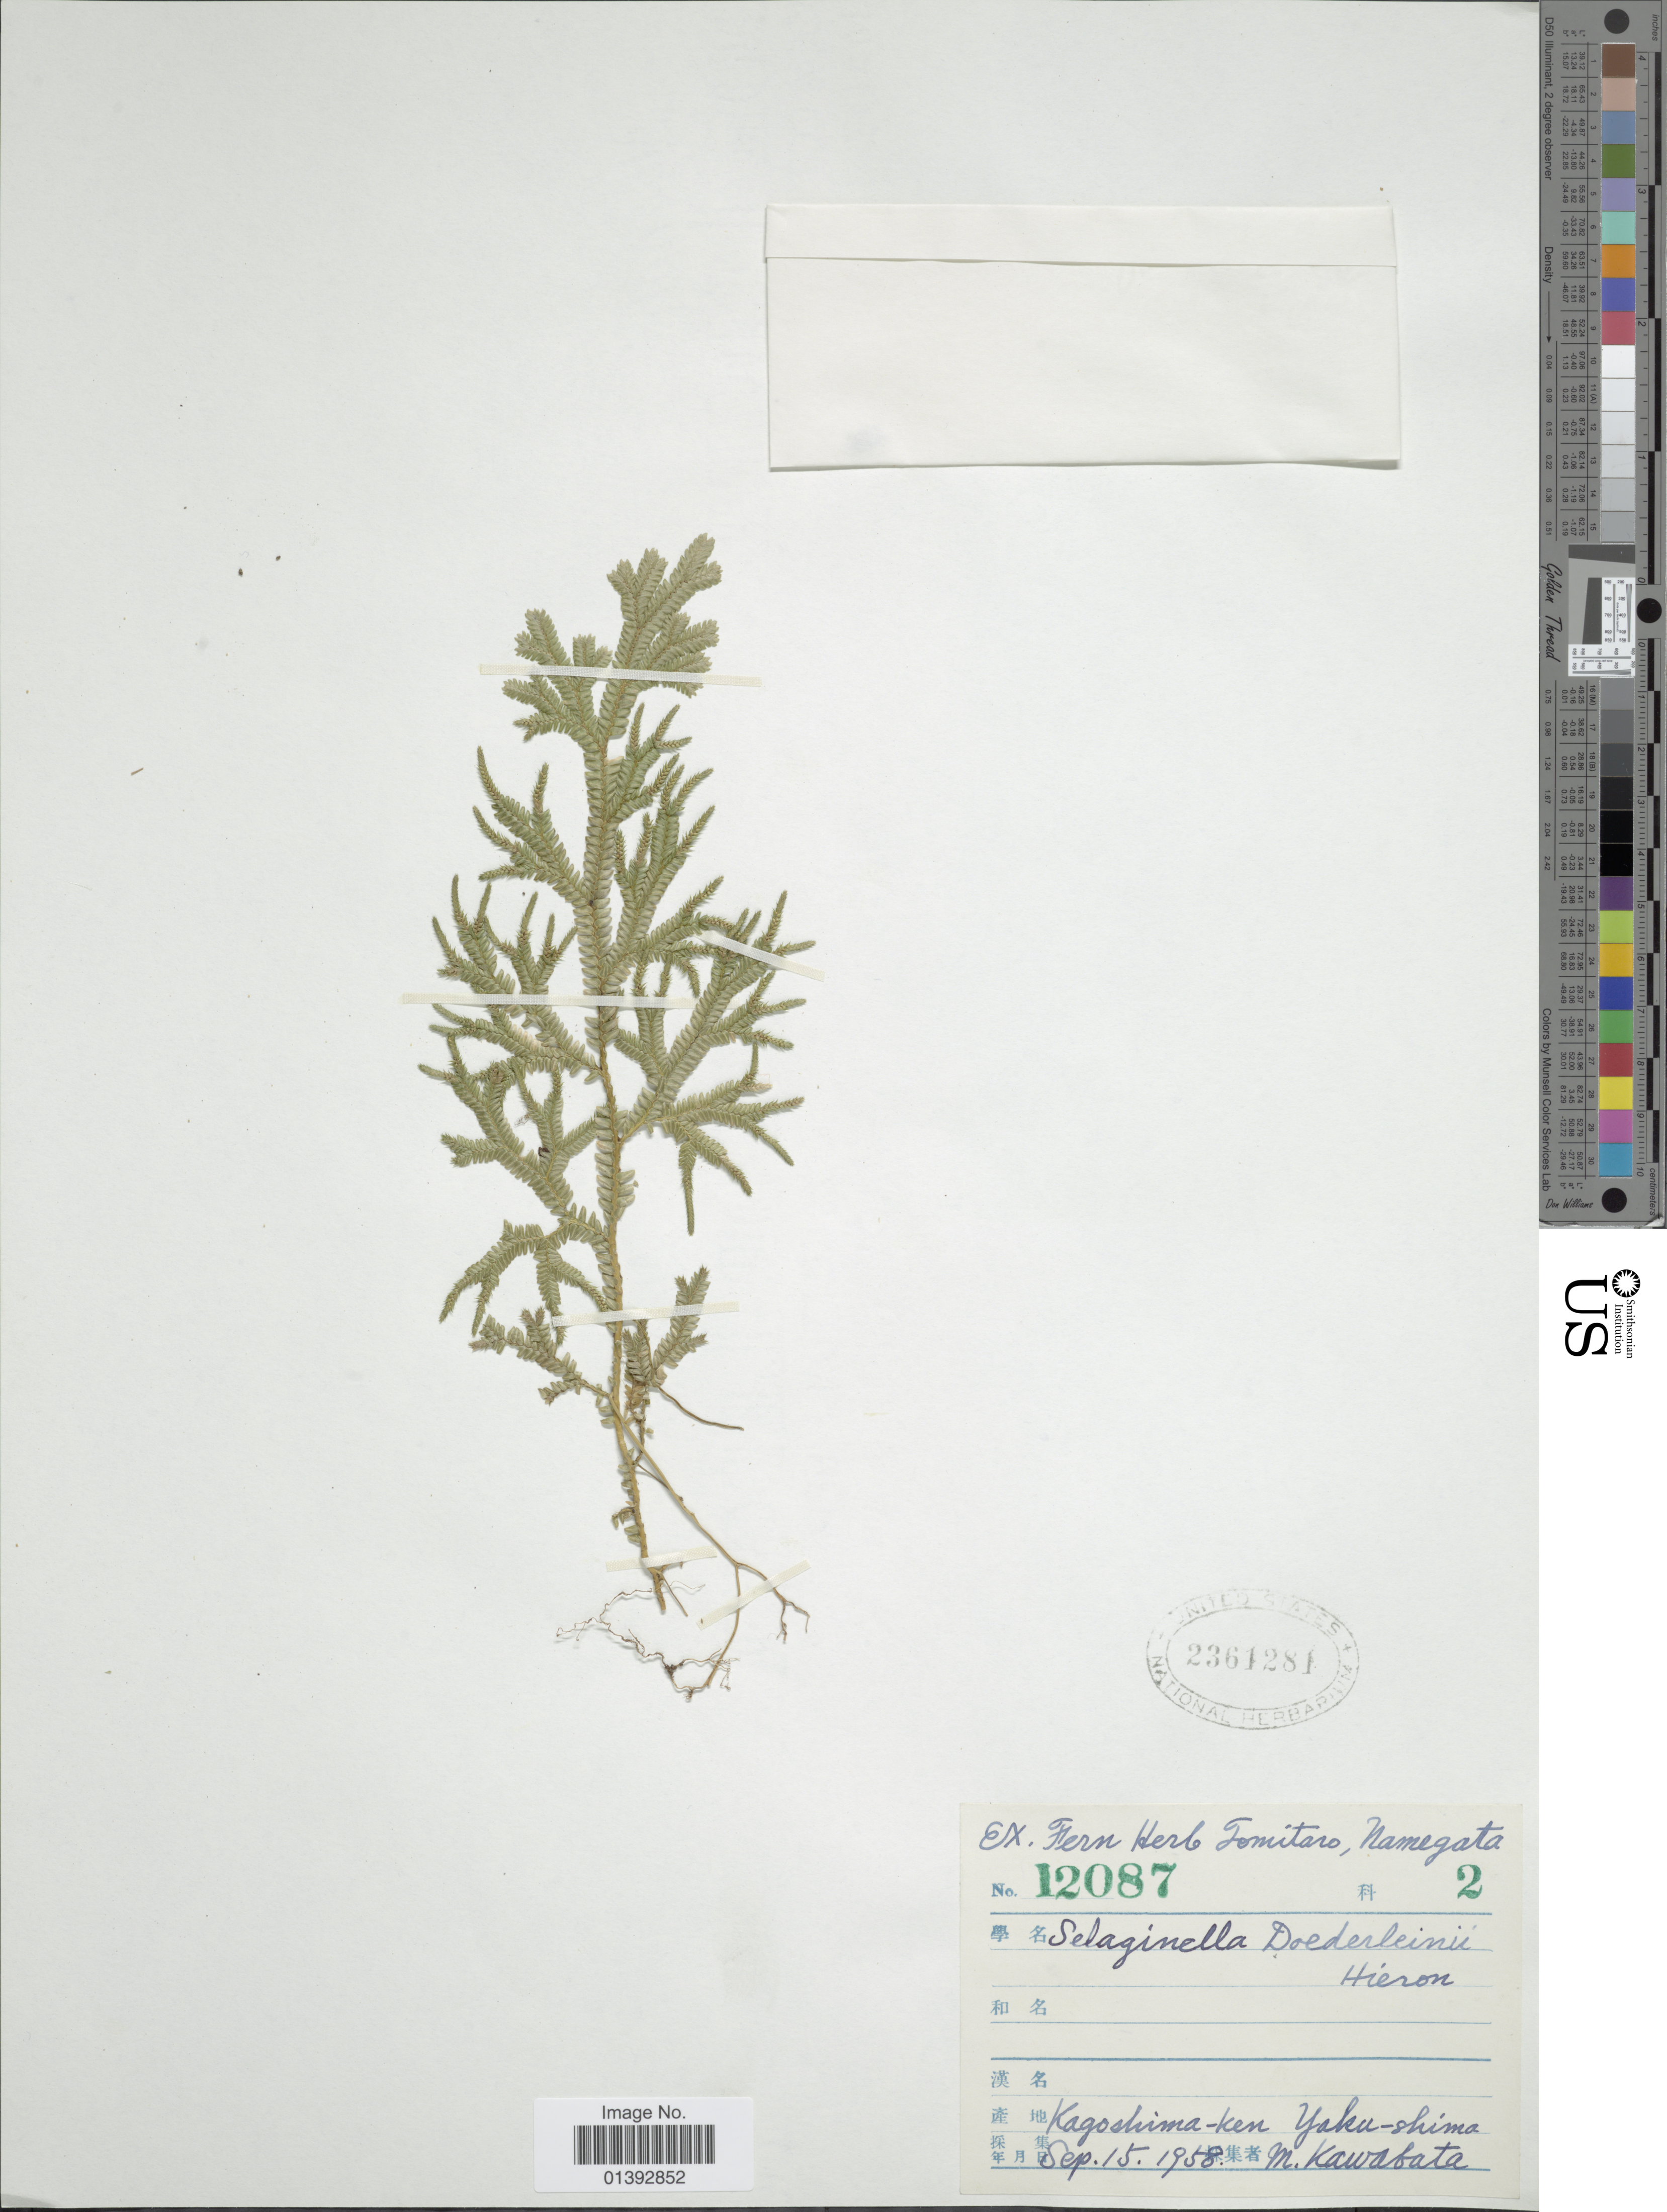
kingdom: Plantae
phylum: Tracheophyta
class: Lycopodiopsida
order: Selaginellales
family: Selaginellaceae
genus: Selaginella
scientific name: Selaginella doederleinii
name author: Hieron.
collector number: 12087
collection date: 1958-09-15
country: Japan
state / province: Kagosima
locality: Kagoshima-ken Yaku-shima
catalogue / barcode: US 2361281